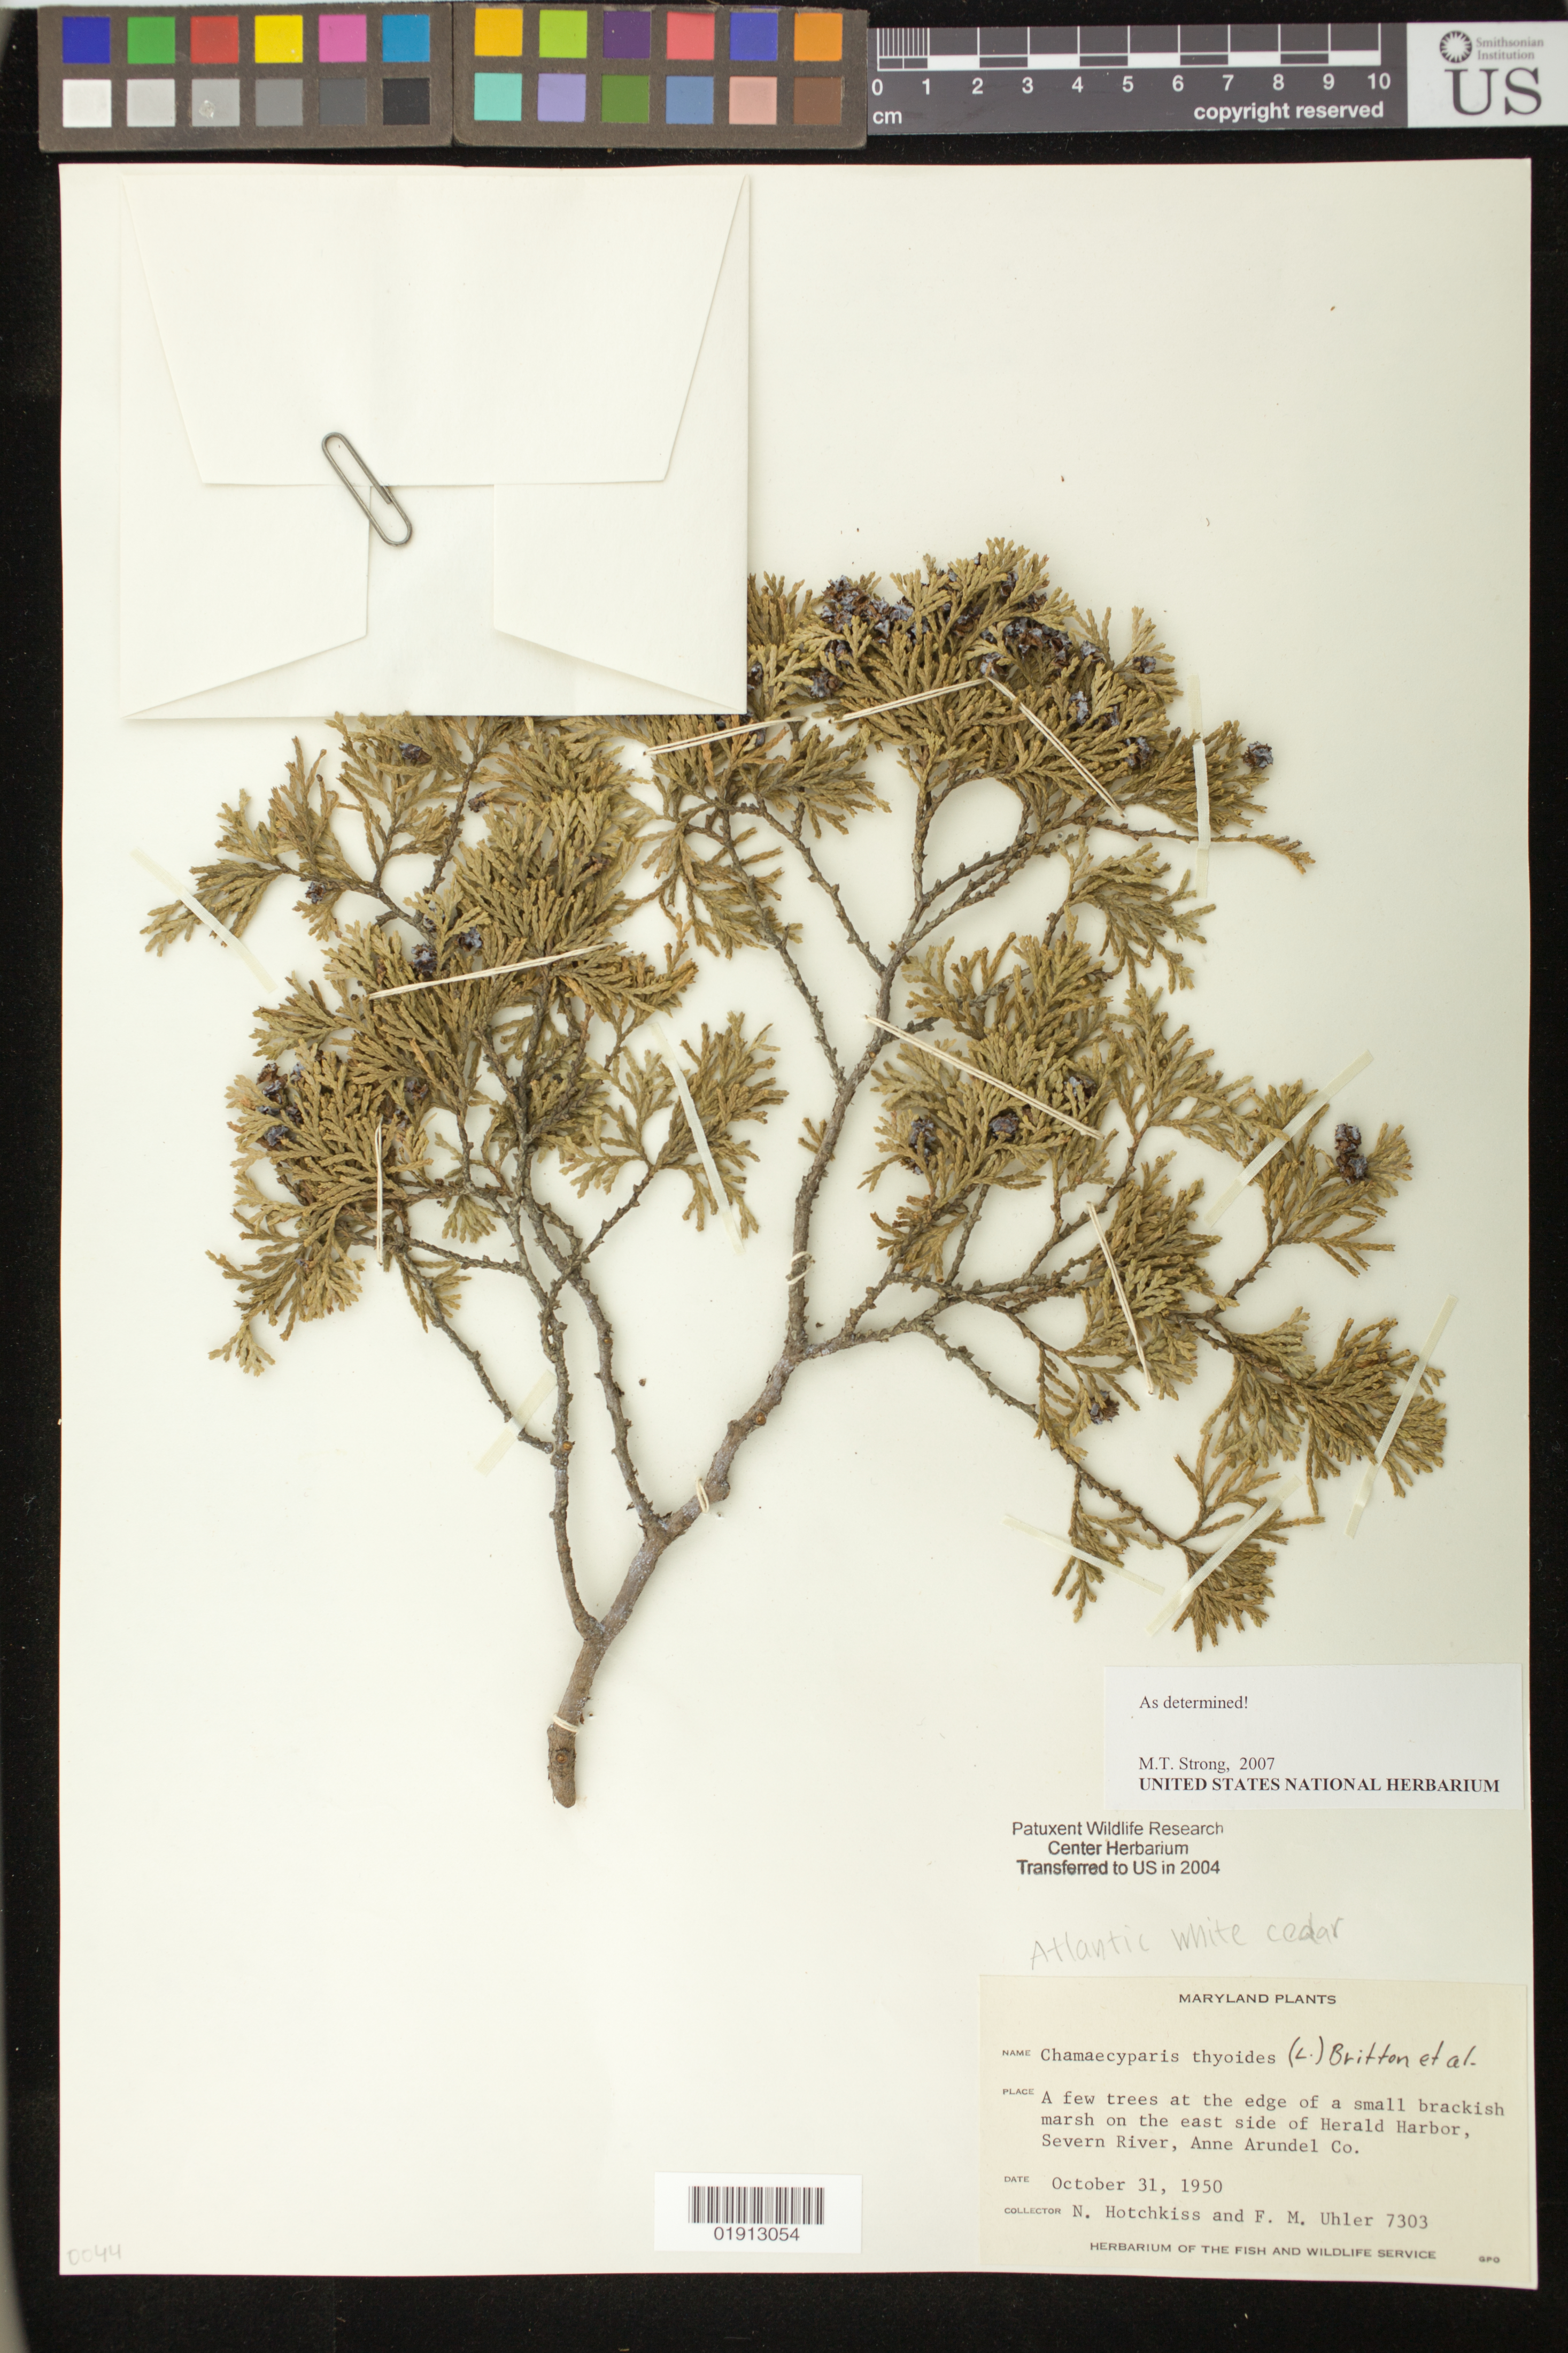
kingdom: Plantae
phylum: Tracheophyta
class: Pinopsida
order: Pinales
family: Cupressaceae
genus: Chamaecyparis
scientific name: Chamaecyparis thyoides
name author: (L.) Britton, Stearns & Poggenb.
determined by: Strong, Mark T., (BOT), Smithsonian Institution - National Museum of Natural History (UNITED STATES)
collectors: N. Hotchkiss & F. M. Uhler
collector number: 7303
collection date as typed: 31 Oct 1950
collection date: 1950-10-31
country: United States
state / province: Maryland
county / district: Anne Arundel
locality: E side of Herald Harbor, Severn River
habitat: A few trees at the edge of a small brackish marsh.